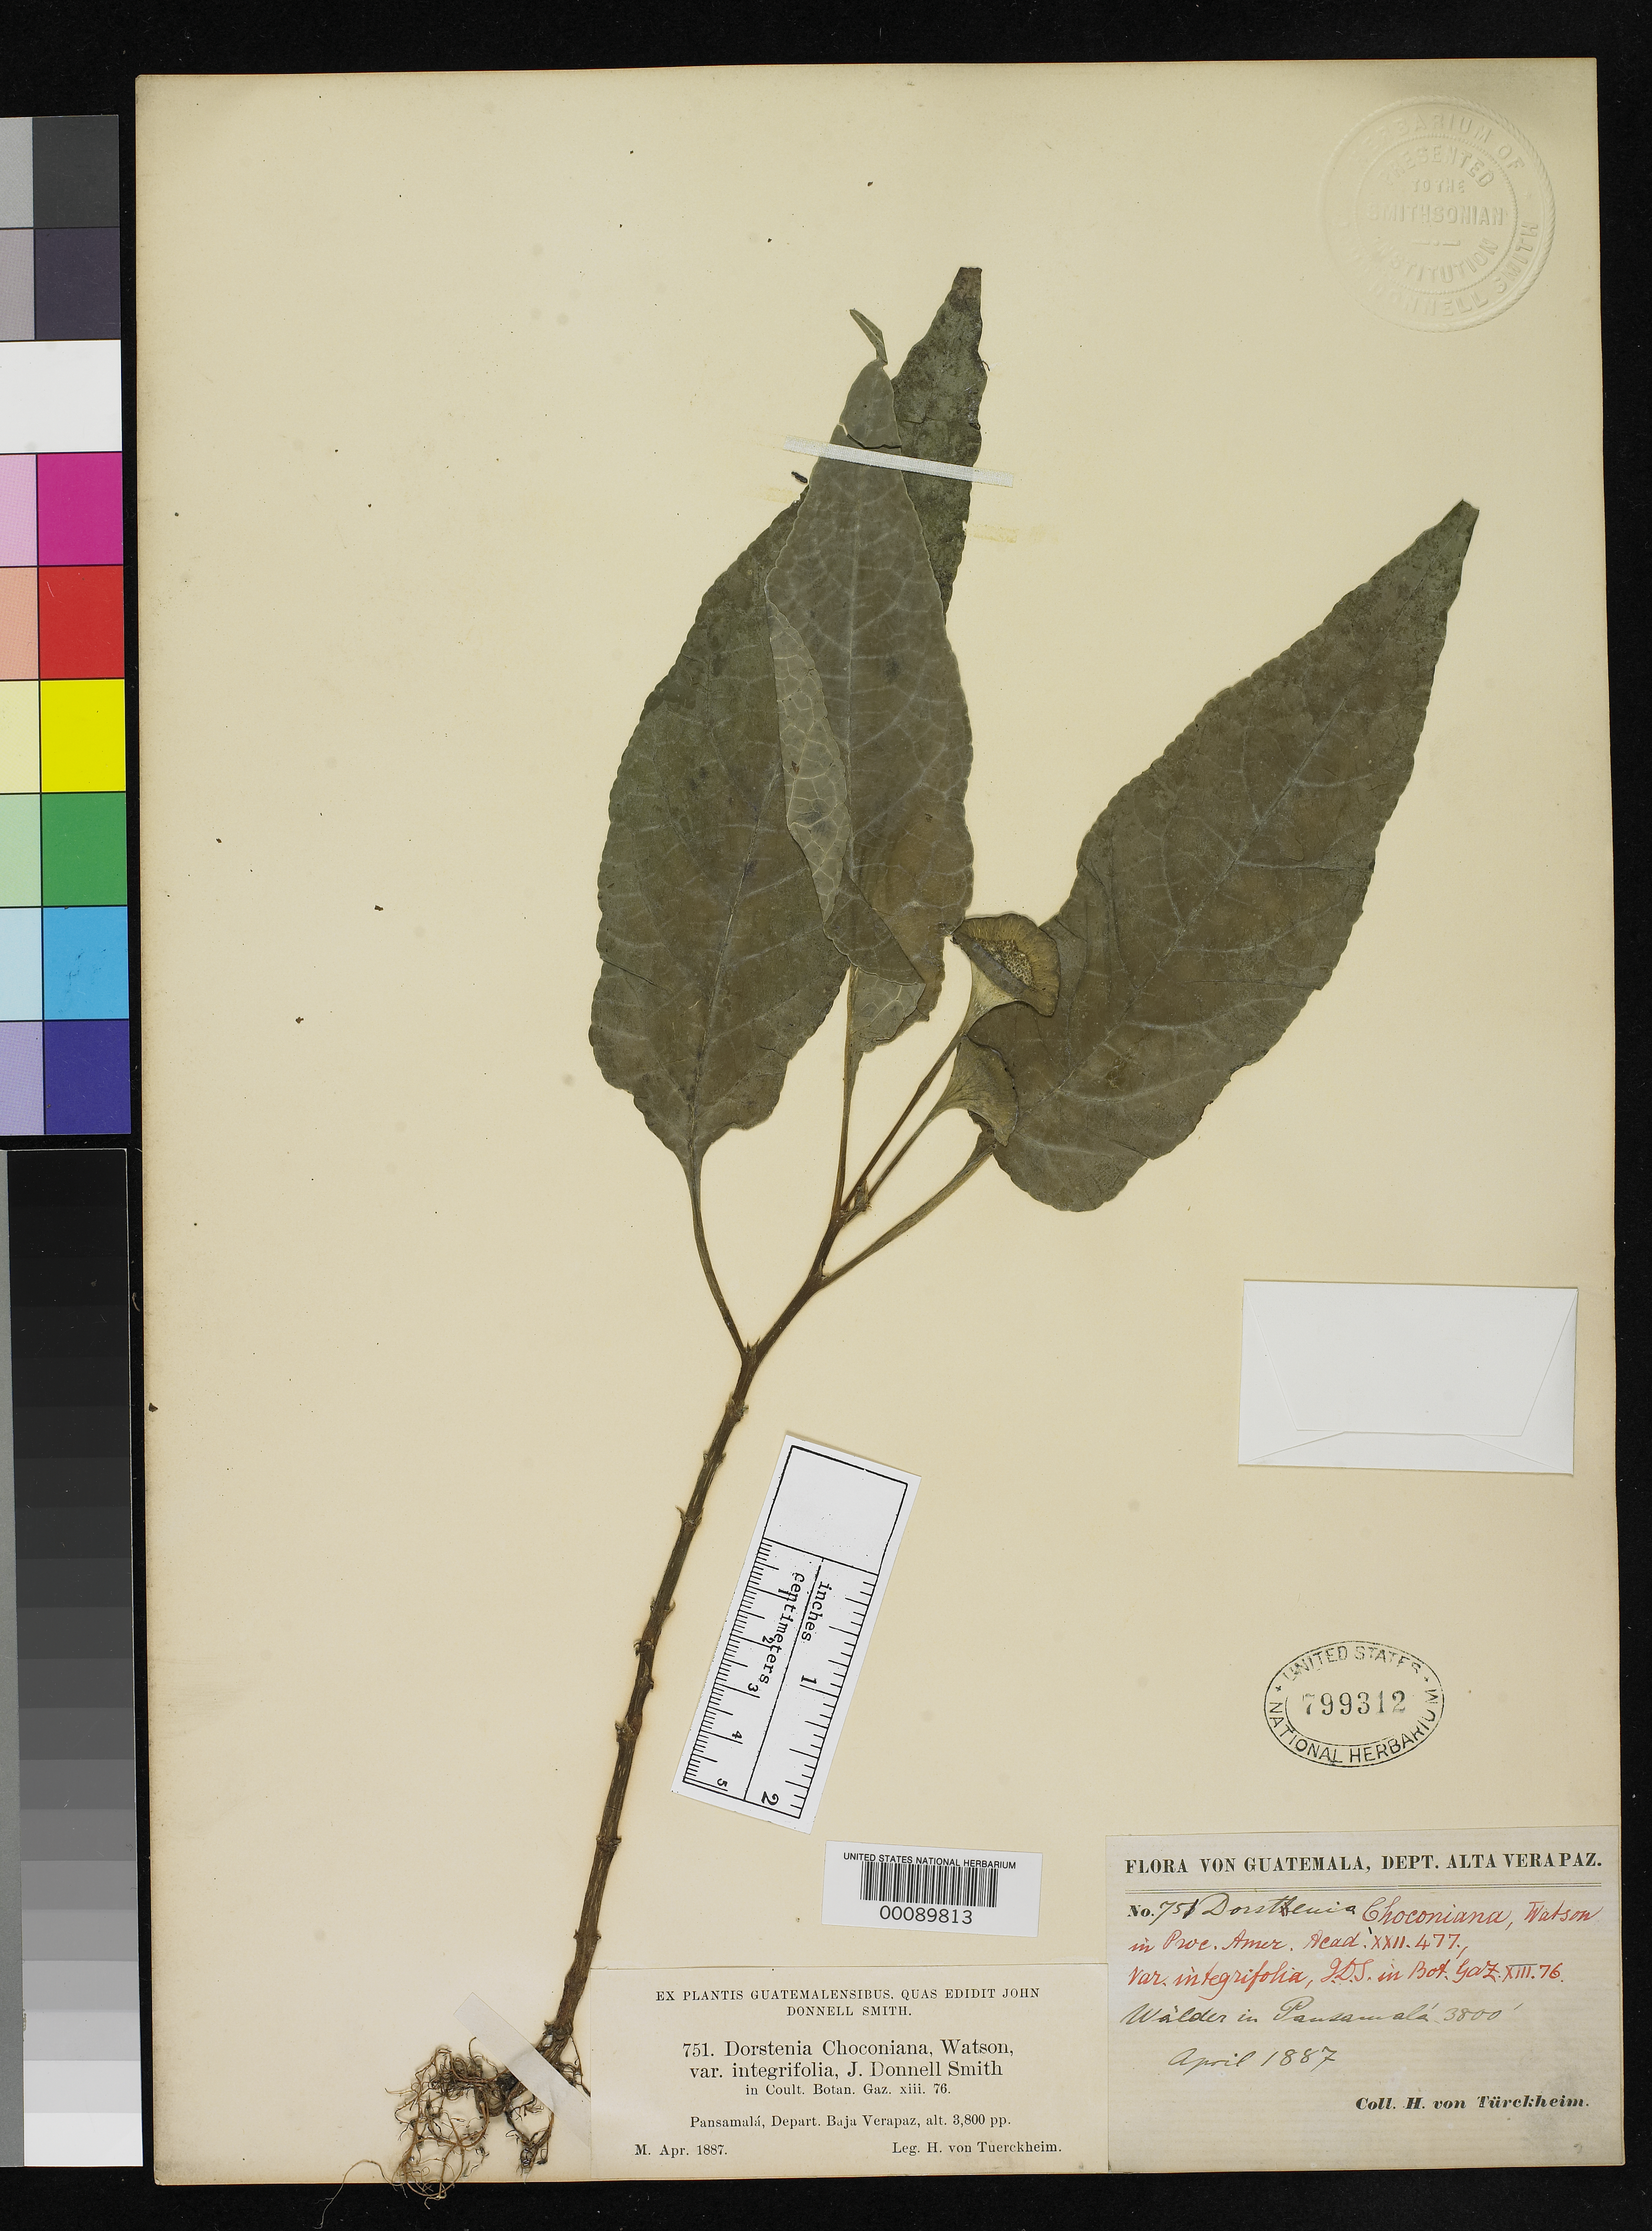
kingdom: Plantae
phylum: Tracheophyta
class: Magnoliopsida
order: Rosales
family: Moraceae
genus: Dorstenia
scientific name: Dorstenia choconiana var. integrifolia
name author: Donn. Sm.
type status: Type Collection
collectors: H. von Türckheim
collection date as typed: Sep 1886 and -- Apr 1887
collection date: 1886-09,1887-04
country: Guatemala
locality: Panamala Forest.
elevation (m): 1158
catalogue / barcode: US 799312